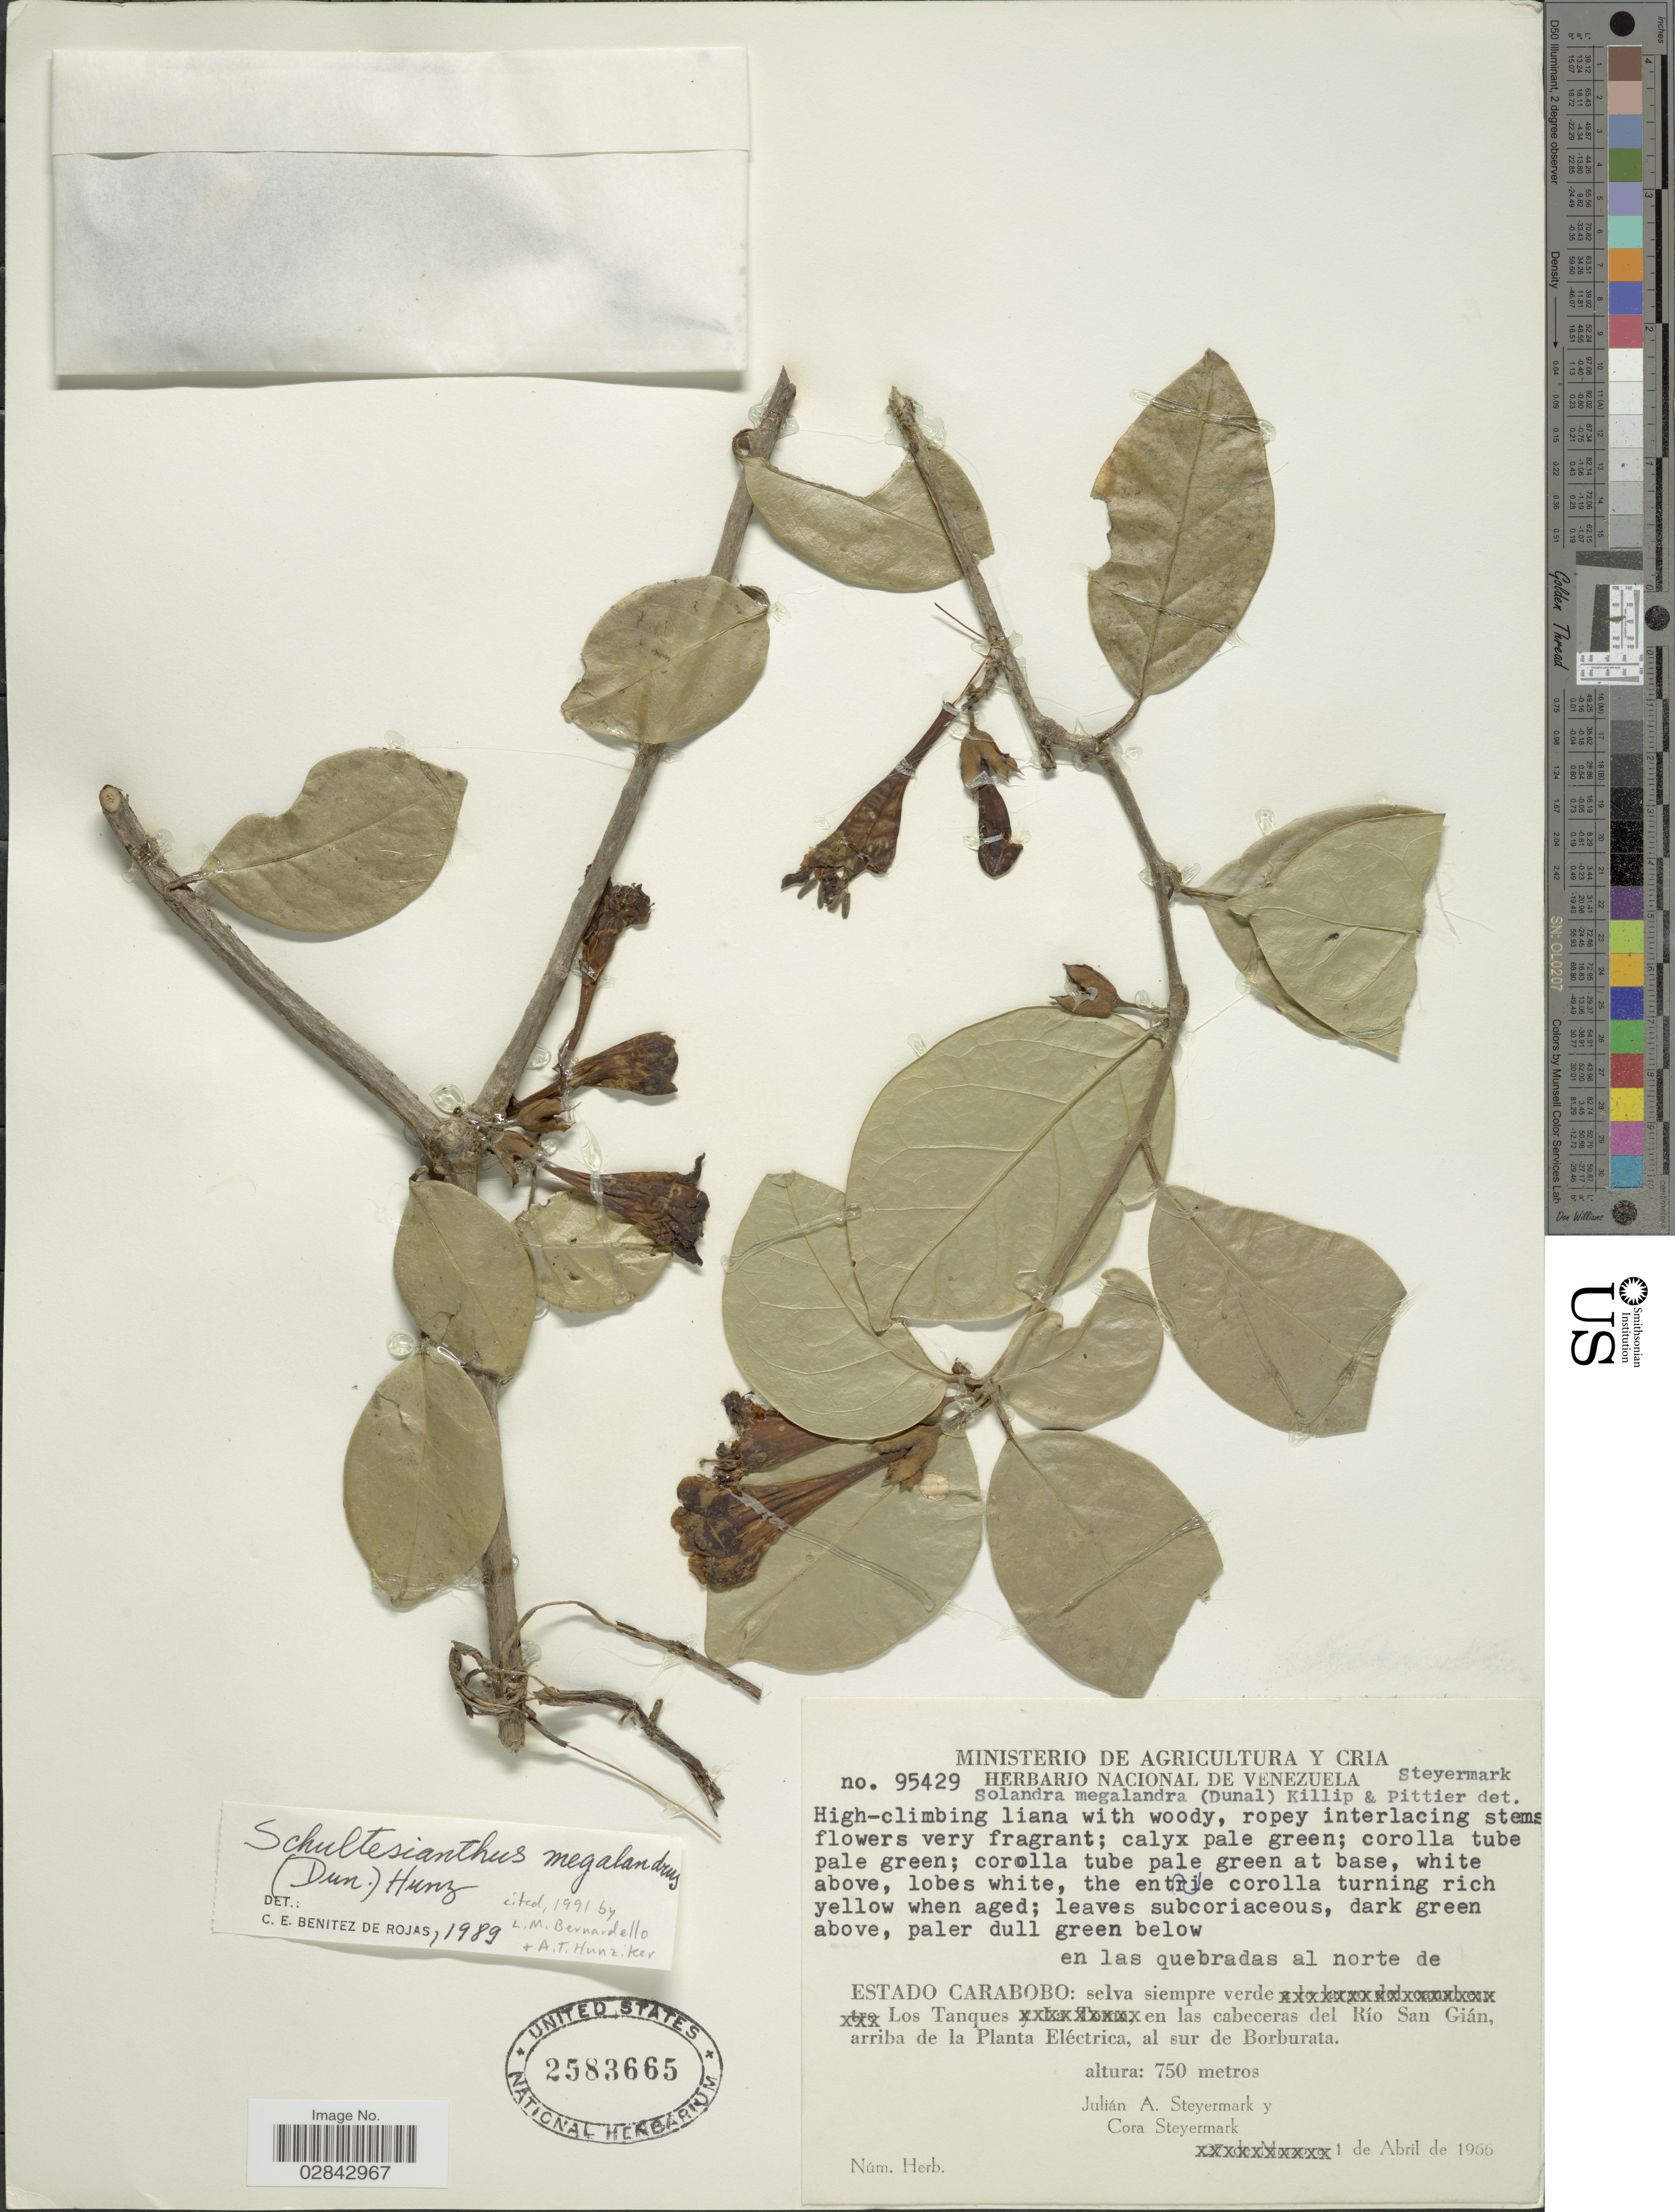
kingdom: Plantae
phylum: Tracheophyta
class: Magnoliopsida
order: Solanales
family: Solanaceae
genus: Schultesianthus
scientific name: Schultesianthus megalandrus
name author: (Dunal) Hunz.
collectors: J. Steyermark & C. Steyermark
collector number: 95429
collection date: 1966-04-01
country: Venezuela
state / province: Carabobo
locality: En las quebradas al norte de Estado Carabobo: selva siempre verde Los Tanques en las cabeceras del Río San Gián, arriba de la Planta Eléctrica, al sur de Borburata.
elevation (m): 750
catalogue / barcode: US 2583665